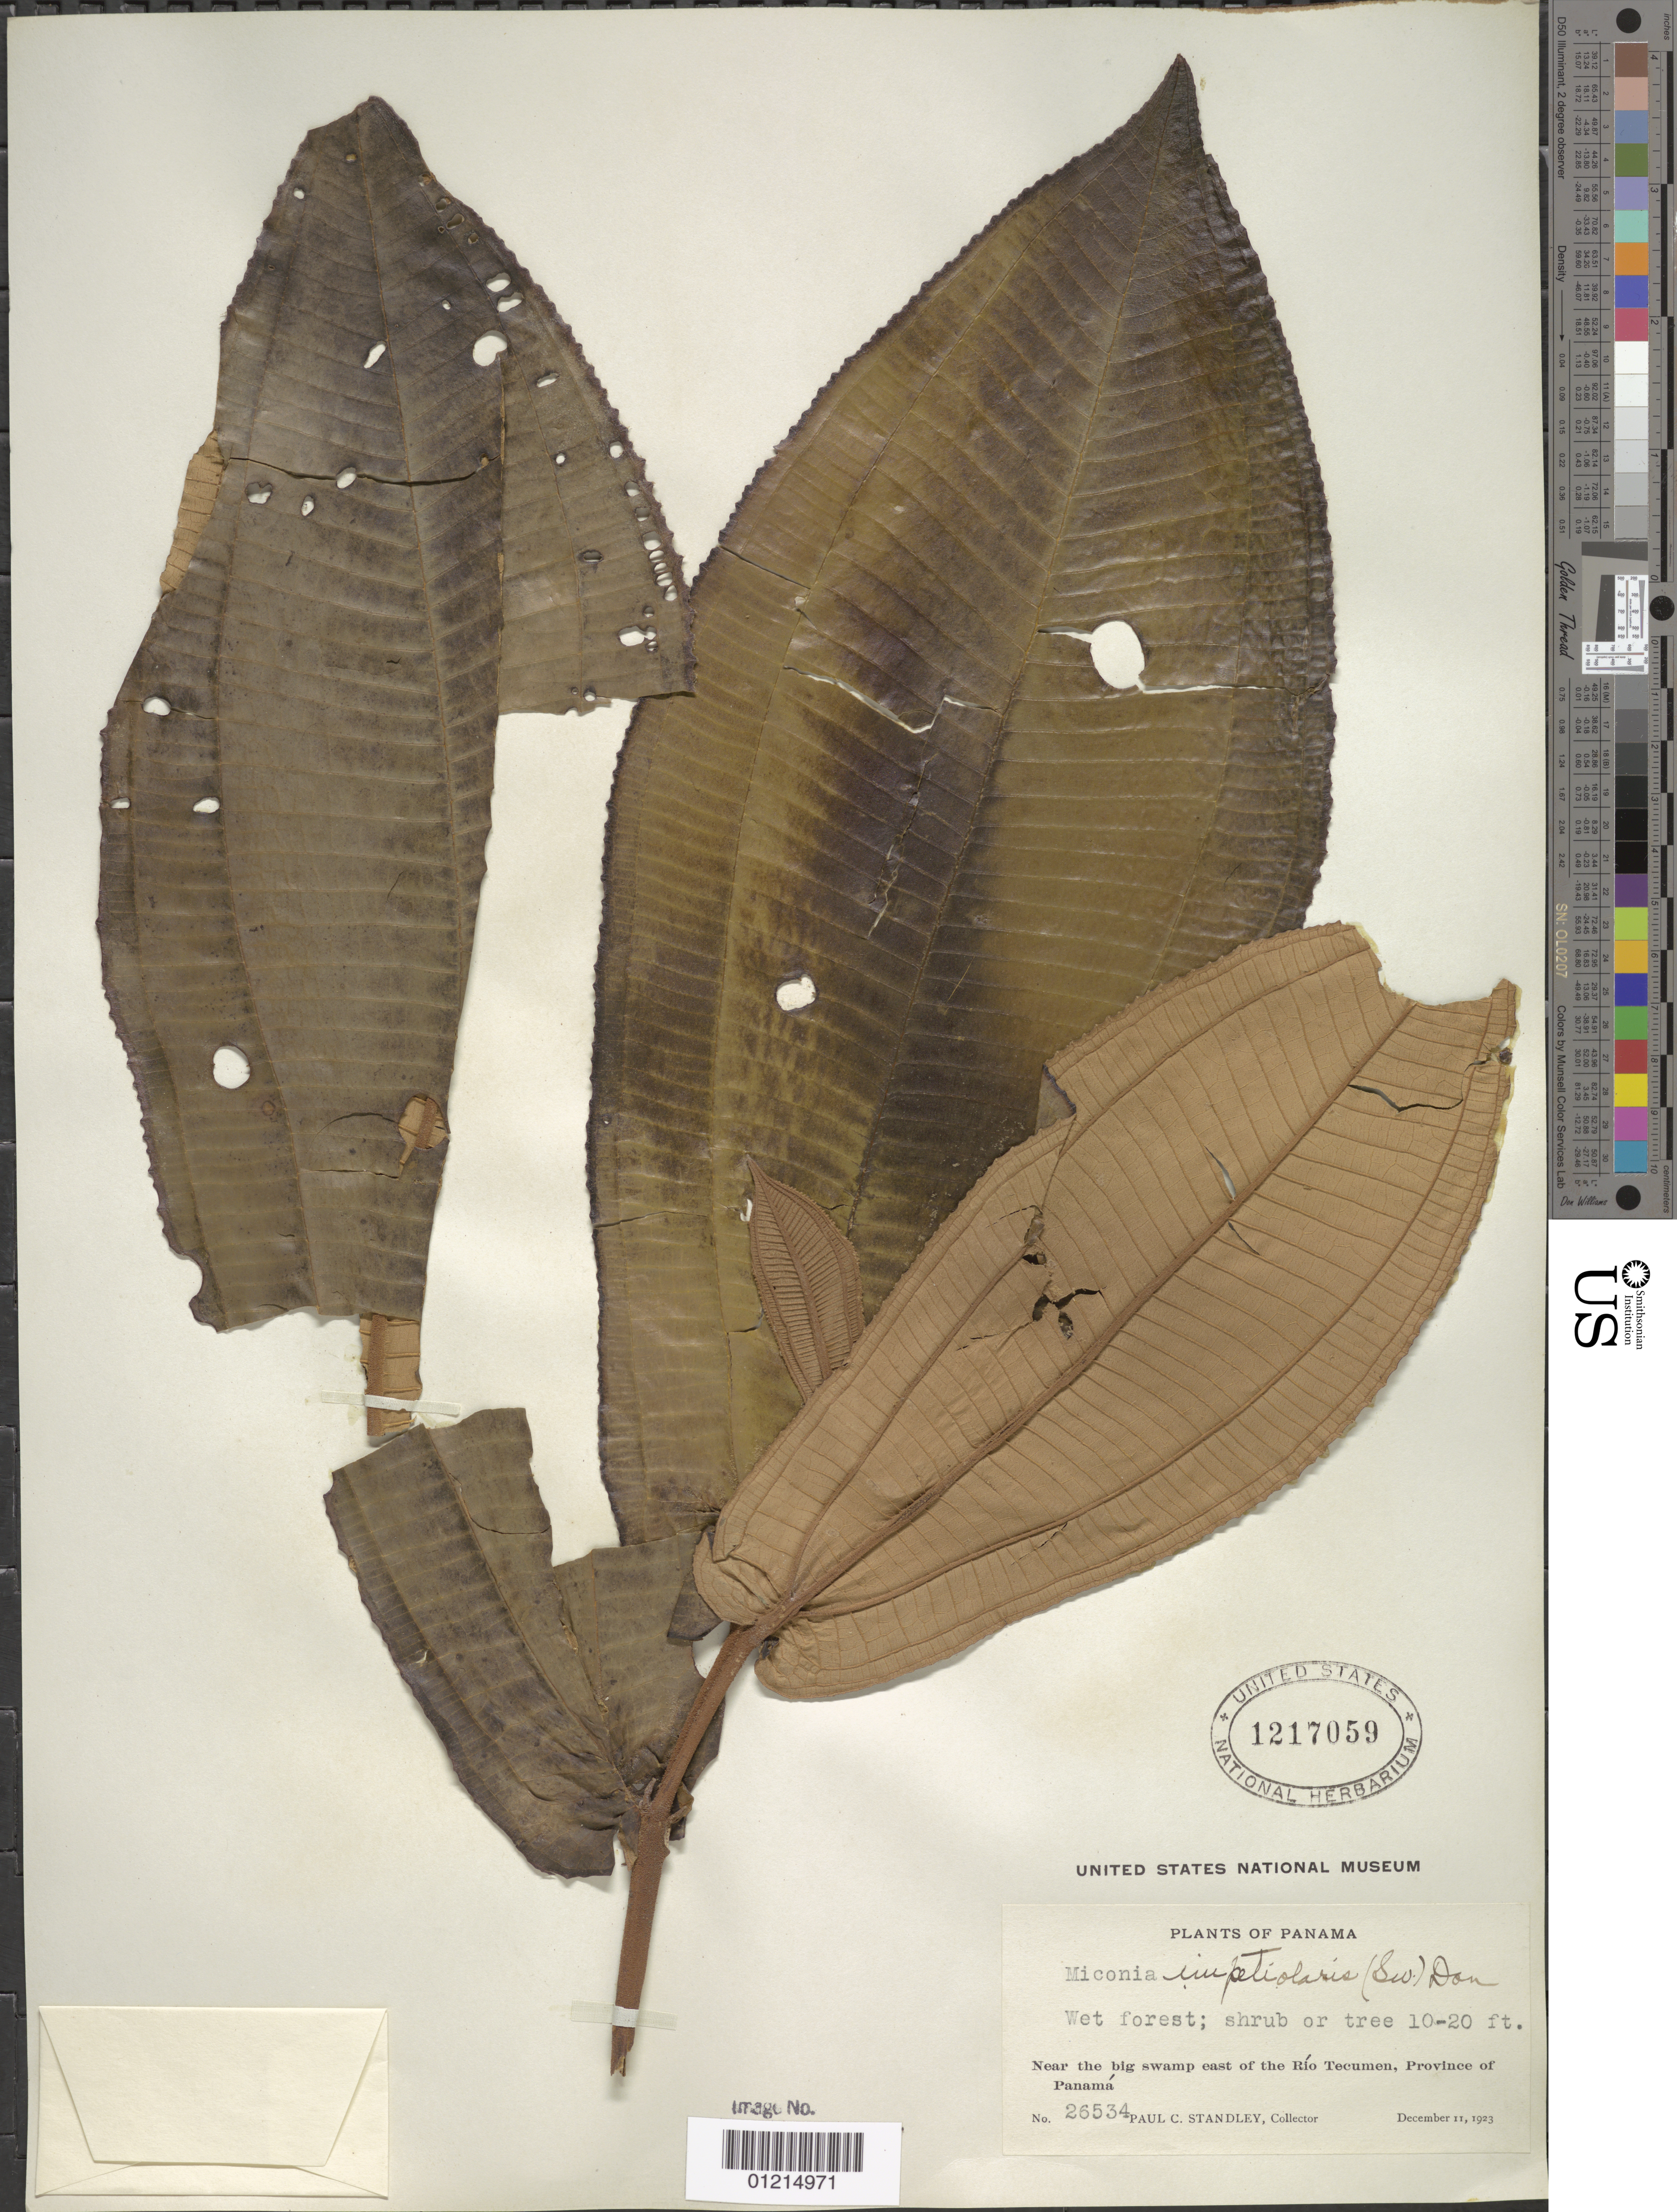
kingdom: Plantae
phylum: Tracheophyta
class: Magnoliopsida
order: Myrtales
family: Melastomataceae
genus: Miconia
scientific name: Miconia impetiolaris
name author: (Sw.) D. Don ex DC.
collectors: P. C. Standley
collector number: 26534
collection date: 1923-12-11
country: Panama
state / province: Panamá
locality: Near the big swamp east of Rio Tecumen.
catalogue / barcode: US 1217059